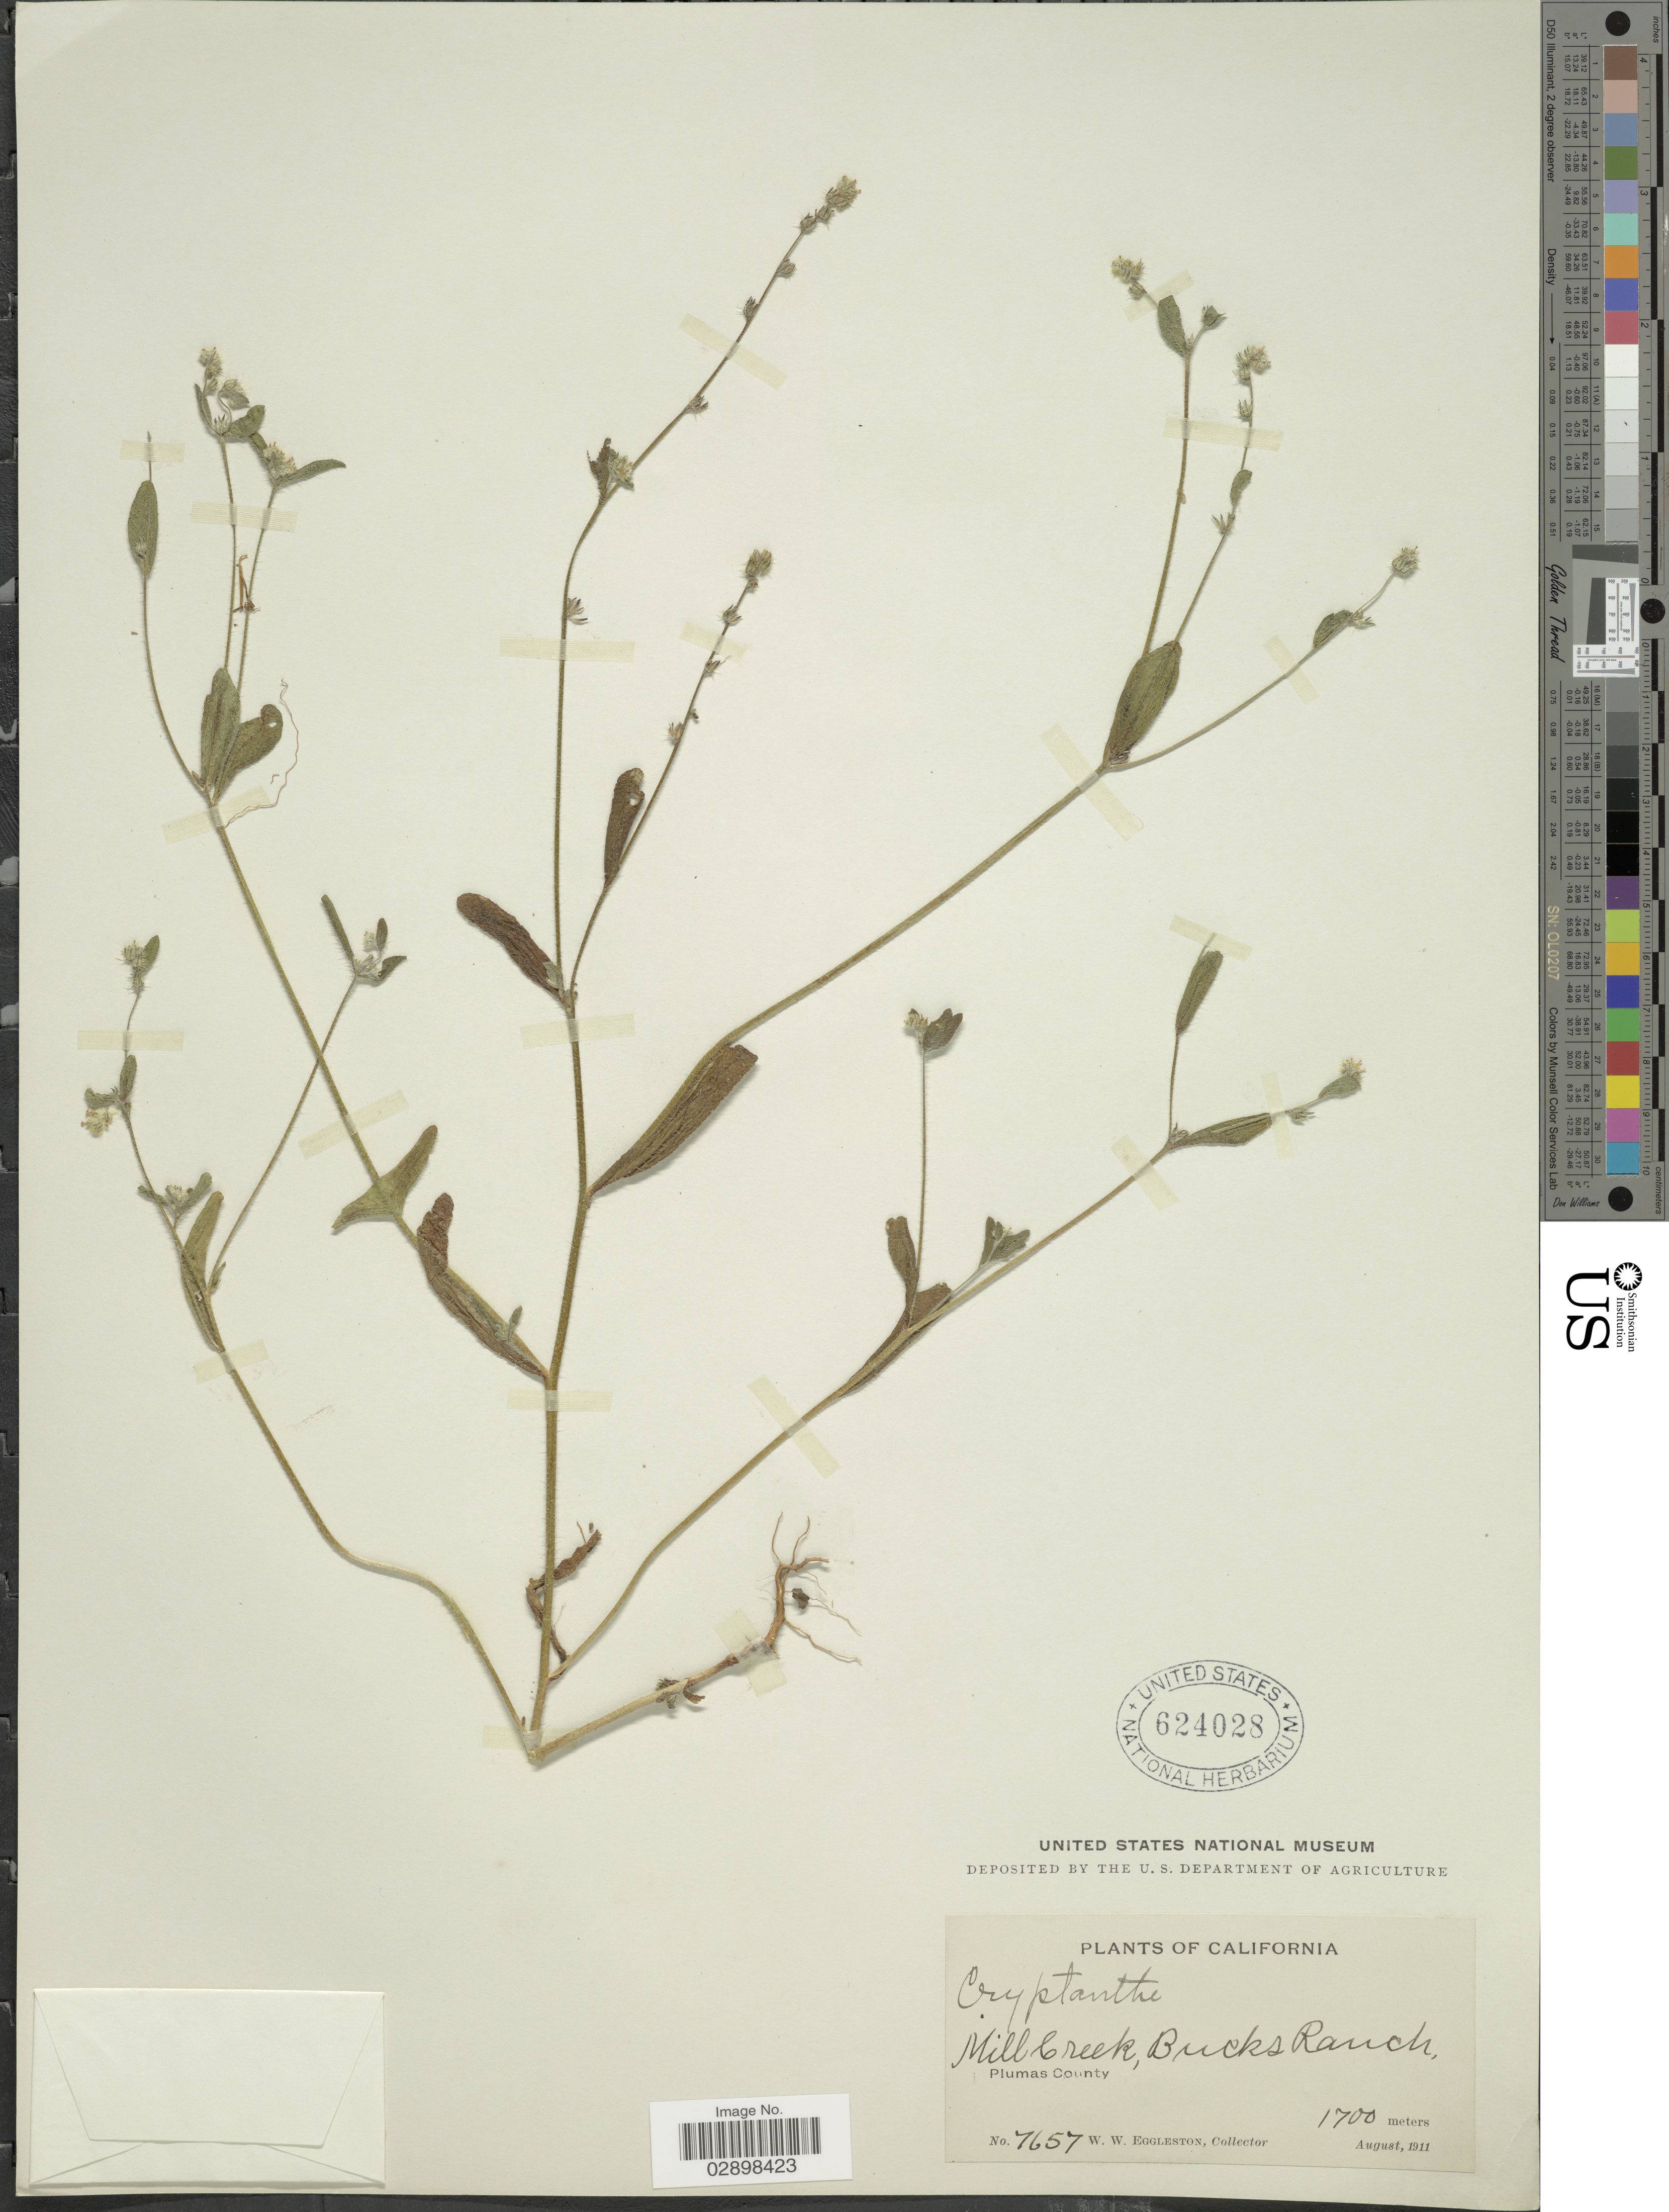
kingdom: Plantae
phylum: Tracheophyta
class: Magnoliopsida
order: Boraginales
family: Boraginaceae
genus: Cryptantha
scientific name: Cryptantha sp.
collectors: W. W. Eggleston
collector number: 7657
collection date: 1911-08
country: United States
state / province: California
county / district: Plumas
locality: Mill Creek, Bucks Ranch, Plumas County.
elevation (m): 1700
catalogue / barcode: US 624028